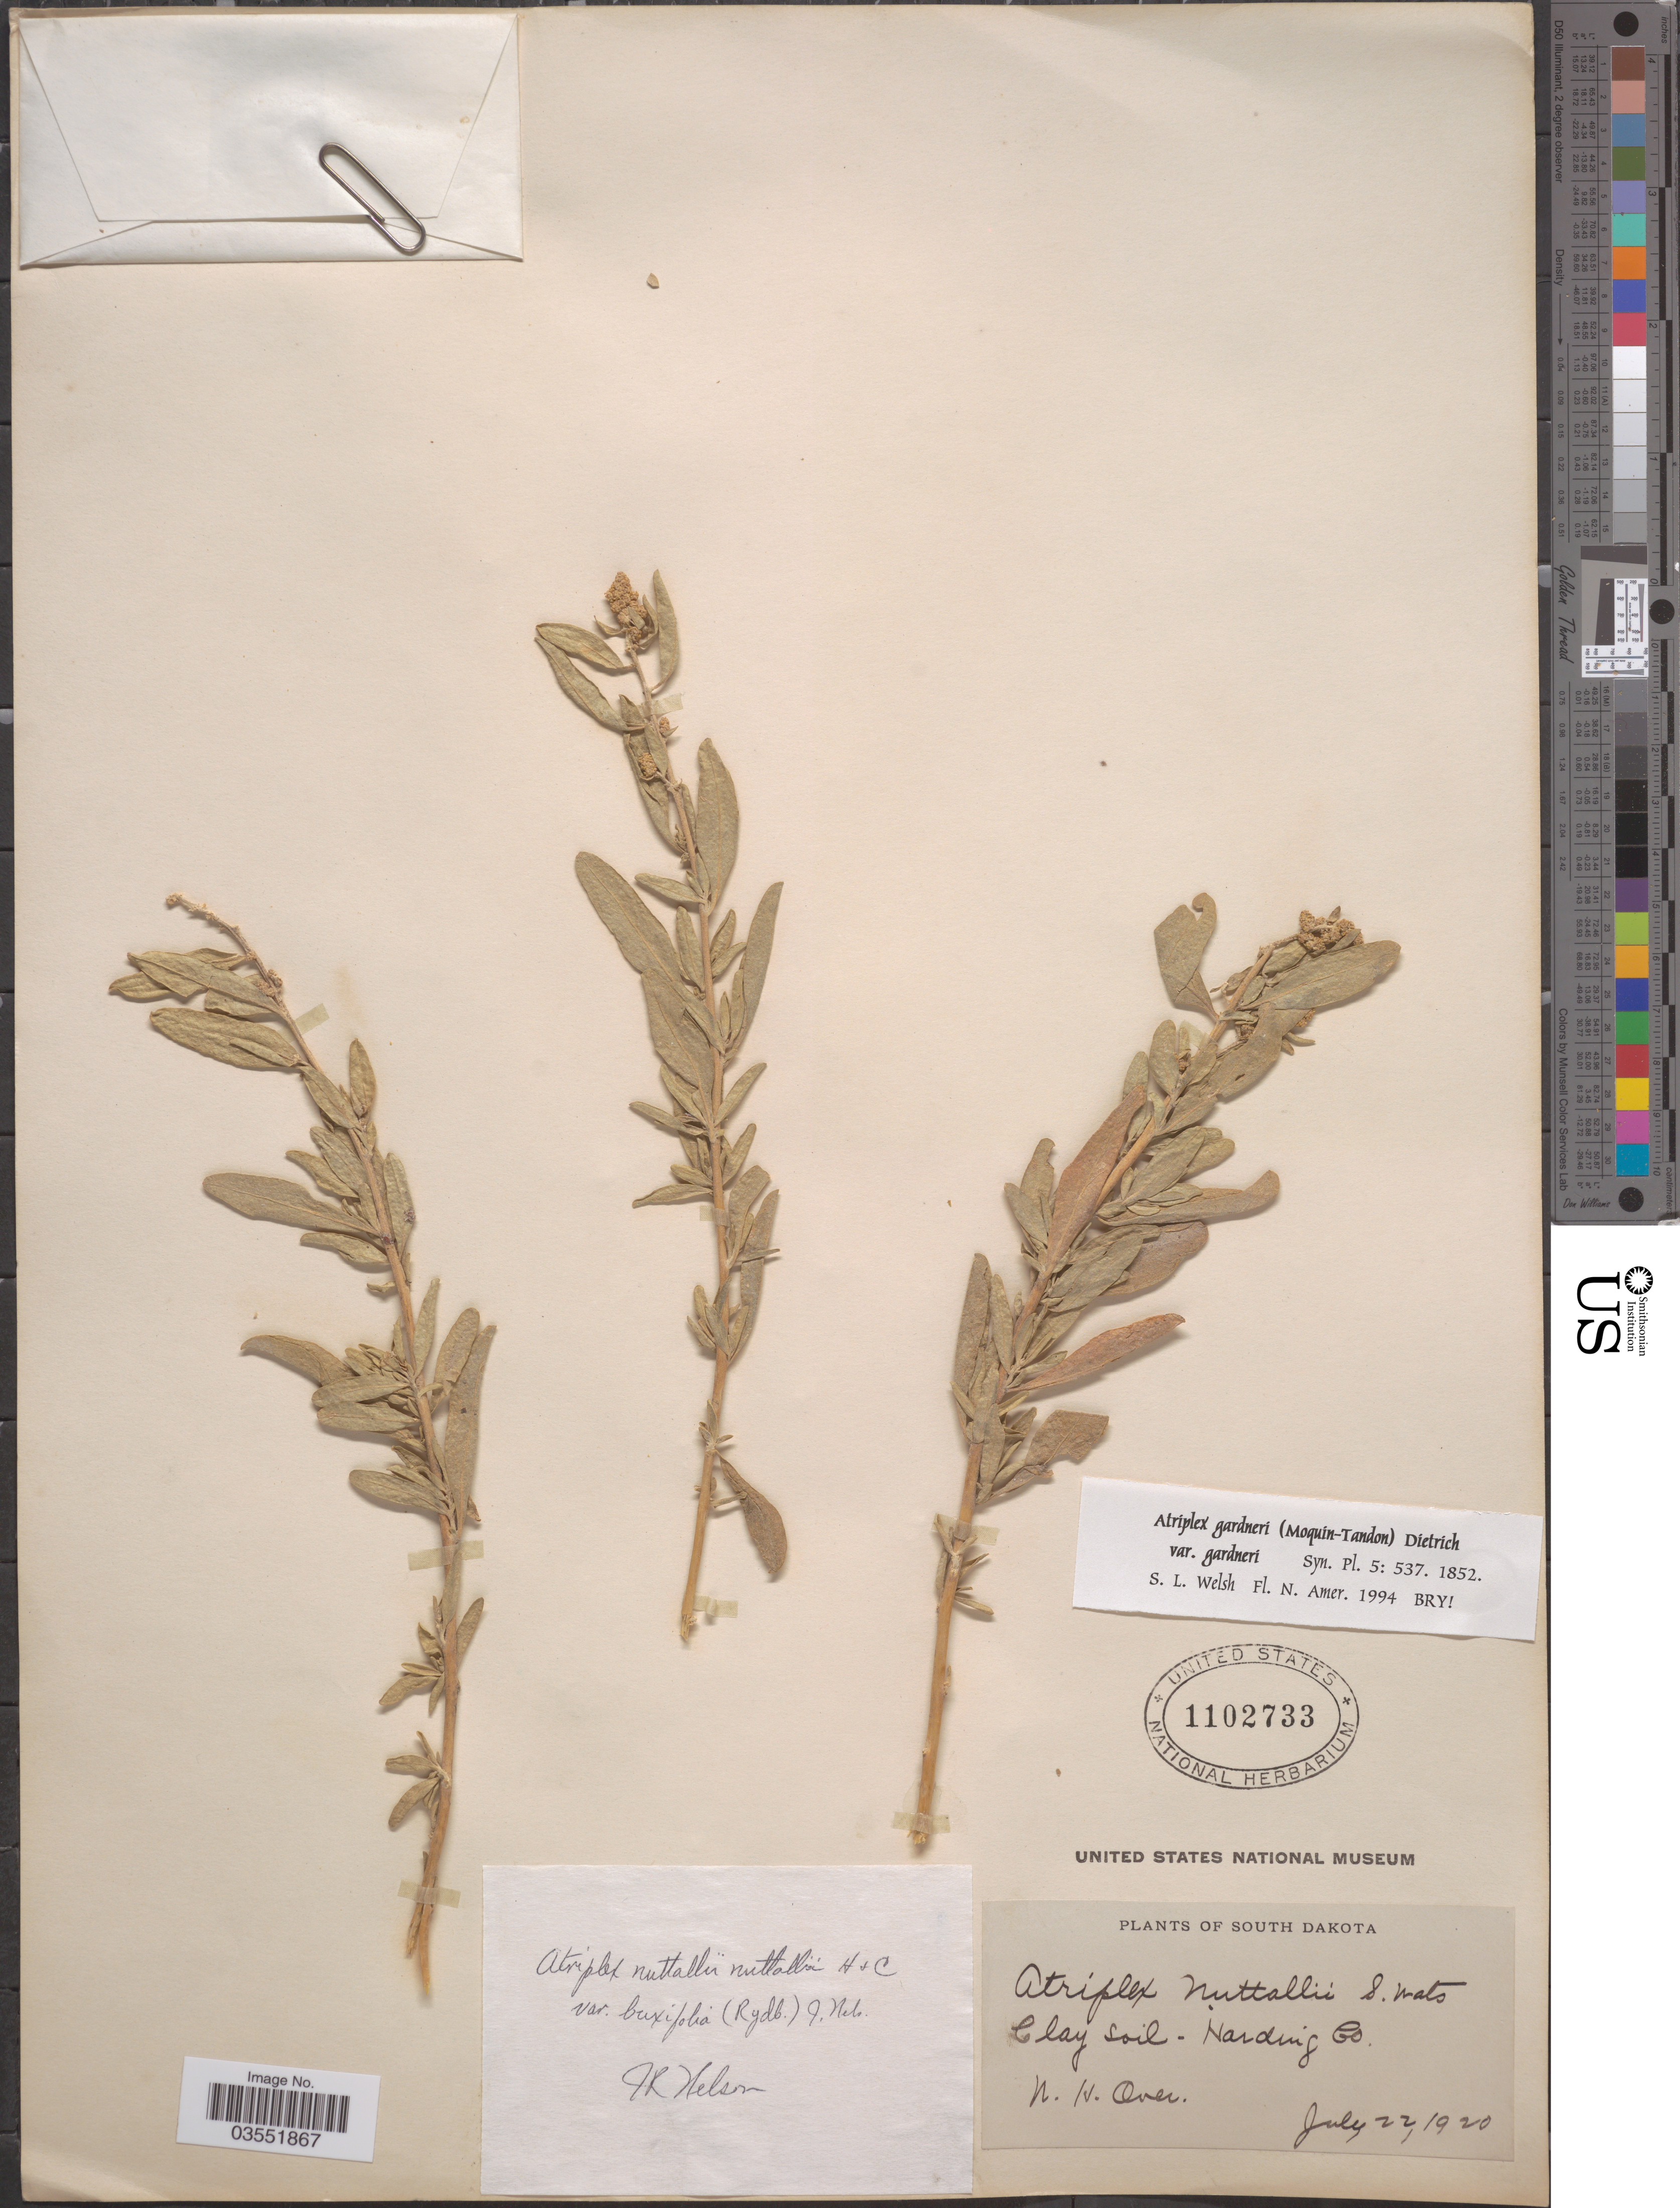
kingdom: Plantae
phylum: Tracheophyta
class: Magnoliopsida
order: Caryophyllales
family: Amaranthaceae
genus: Atriplex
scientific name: Atriplex gardneri var. gardneri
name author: (Moq.) D. Dietr.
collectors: W. Over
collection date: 1920-07-22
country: United States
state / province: South Dakota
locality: Harding Co.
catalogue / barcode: US 1102733